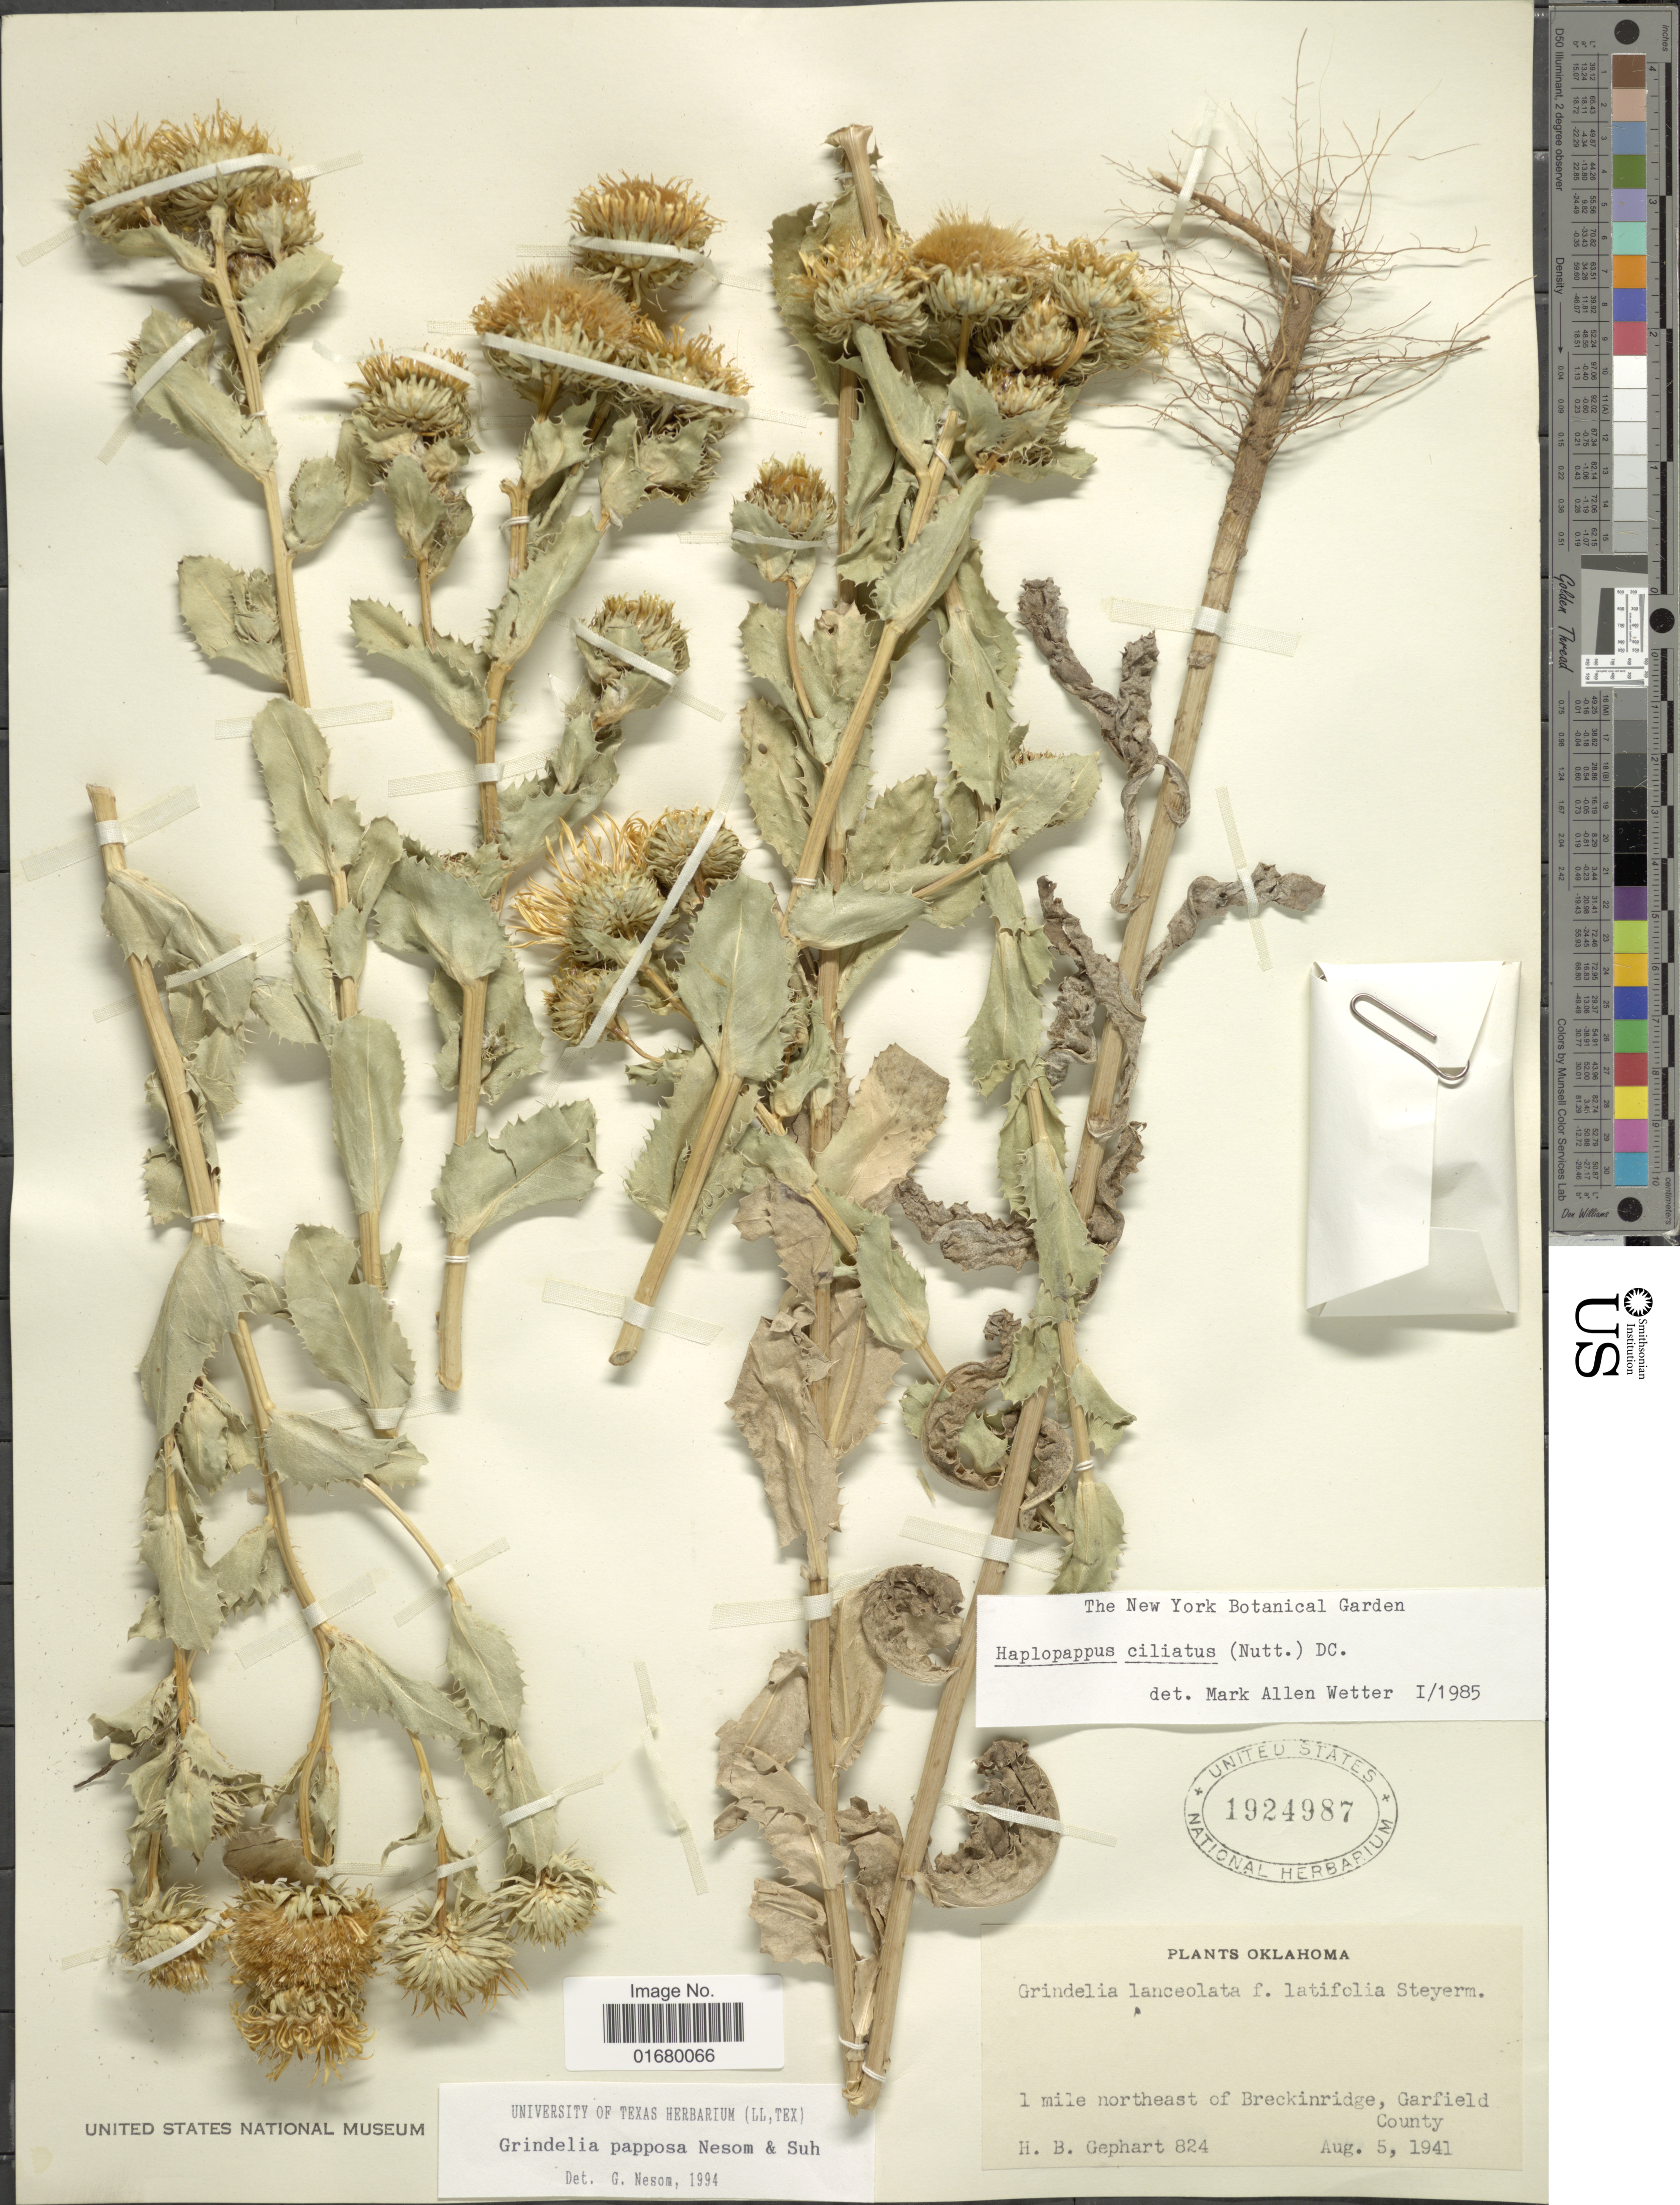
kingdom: Plantae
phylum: Tracheophyta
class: Magnoliopsida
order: Asterales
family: Asteraceae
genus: Grindelia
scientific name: Grindelia papposa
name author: G.L. Nesom & Suh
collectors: H. Gephardt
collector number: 824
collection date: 1941-08-05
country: United States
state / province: Oklahoma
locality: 1 mile northeast of Breckinridge, Garfield County.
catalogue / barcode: US 1924987